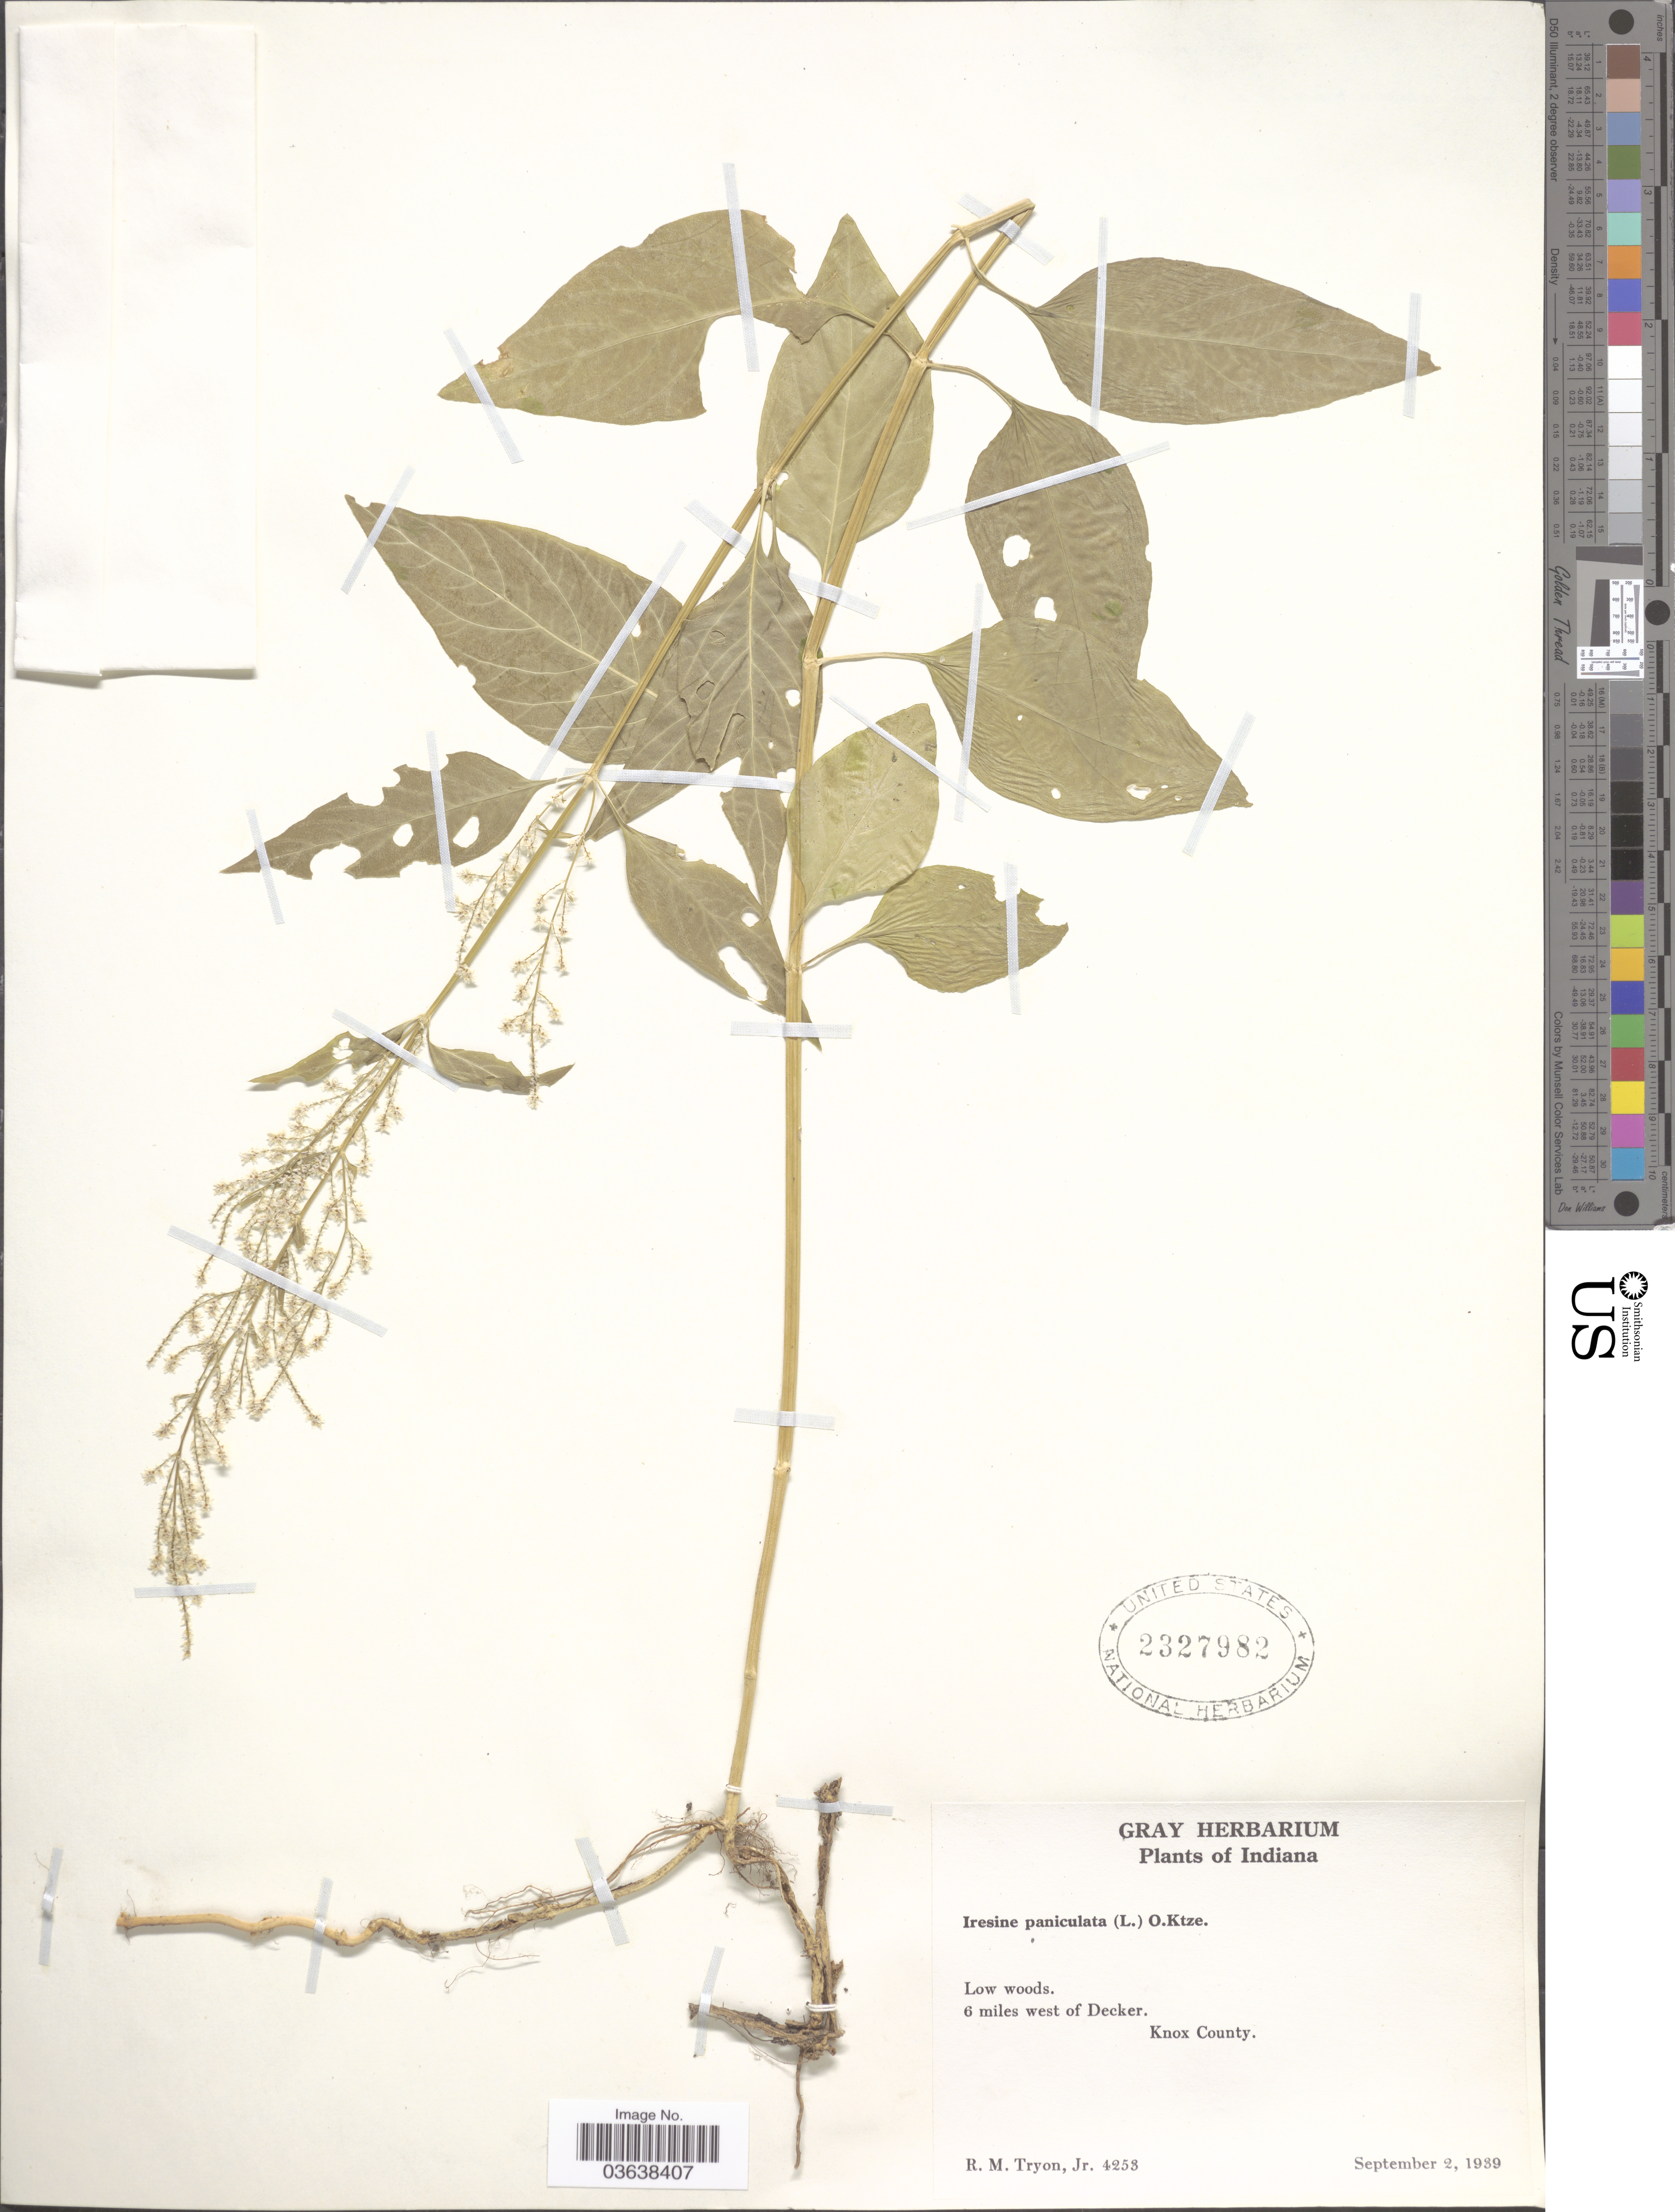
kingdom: Plantae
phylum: Tracheophyta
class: Magnoliopsida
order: Caryophyllales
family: Amaranthaceae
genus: Iresine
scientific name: Iresine celosia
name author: L.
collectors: R. Tryon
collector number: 4253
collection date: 1939-09-02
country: United States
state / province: Indiana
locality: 6 miles west of Decker. Knox County.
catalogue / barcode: US 2327982